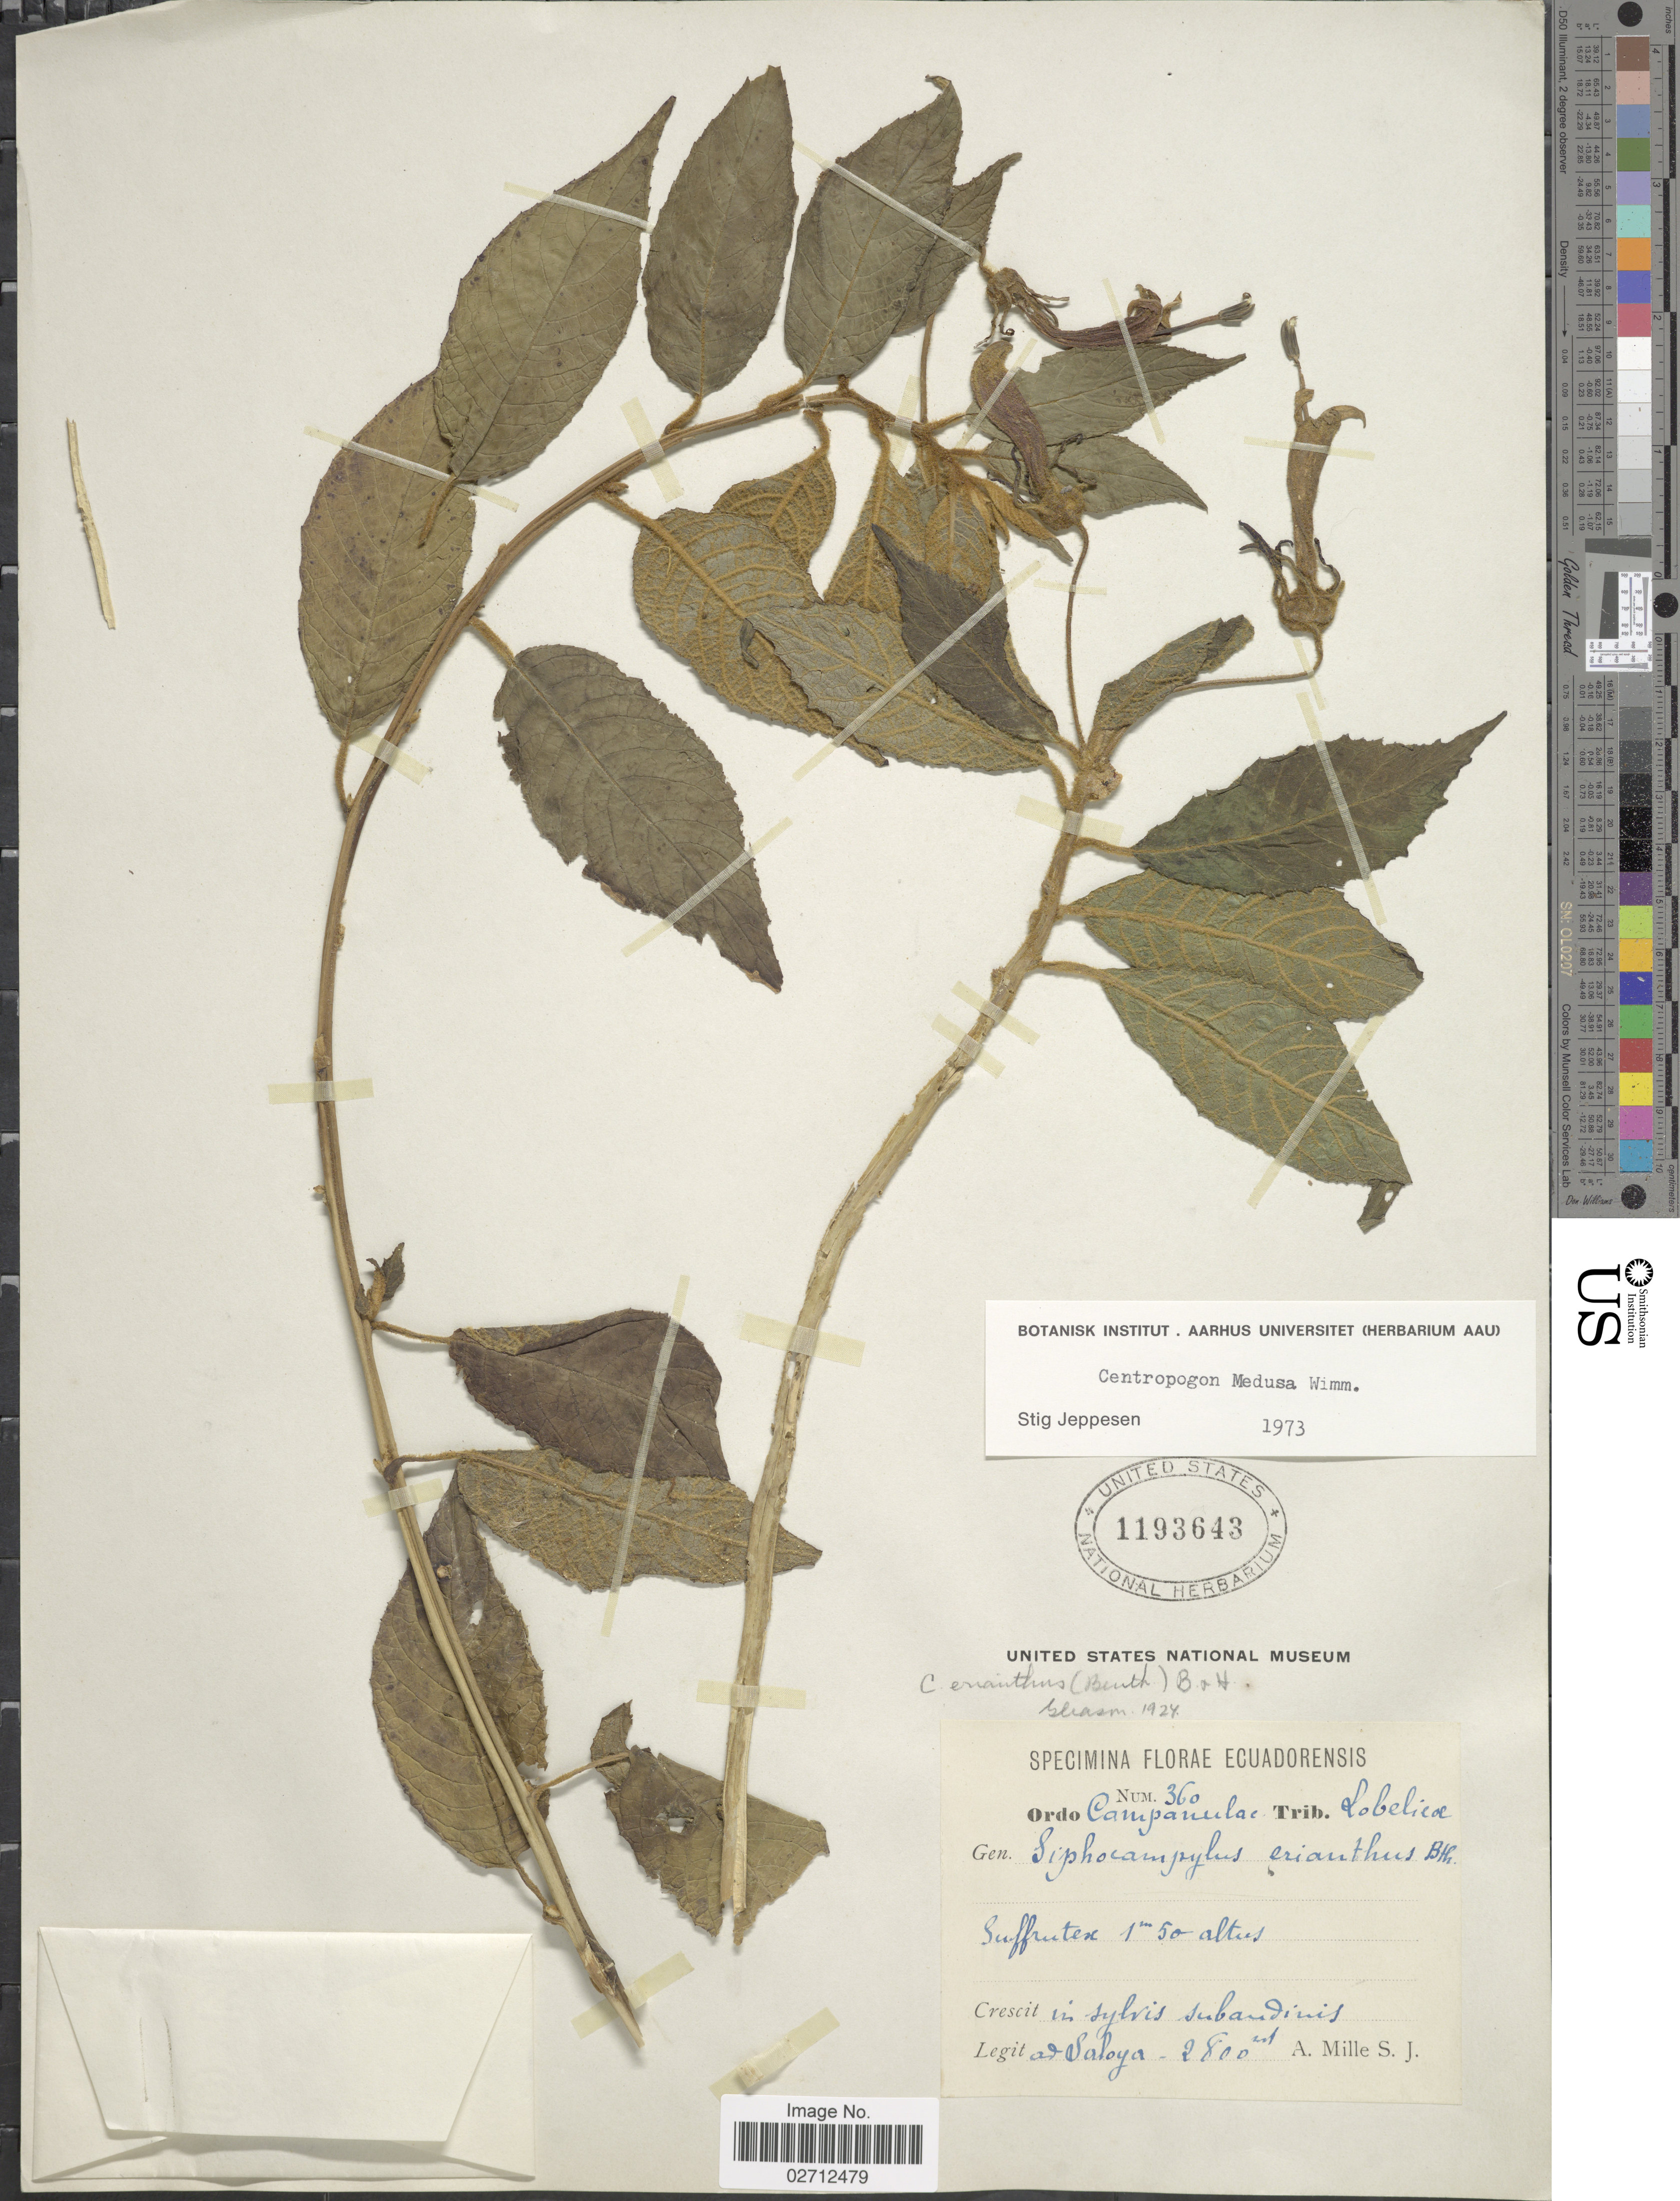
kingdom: Plantae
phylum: Tracheophyta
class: Magnoliopsida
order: Asterales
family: Campanulaceae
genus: Centropogon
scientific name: Centropogon medusa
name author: E. Wimm.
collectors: A. Mille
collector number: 360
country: Ecuador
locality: In silvis subandinis ad Saloya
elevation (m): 2800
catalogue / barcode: US 1193643